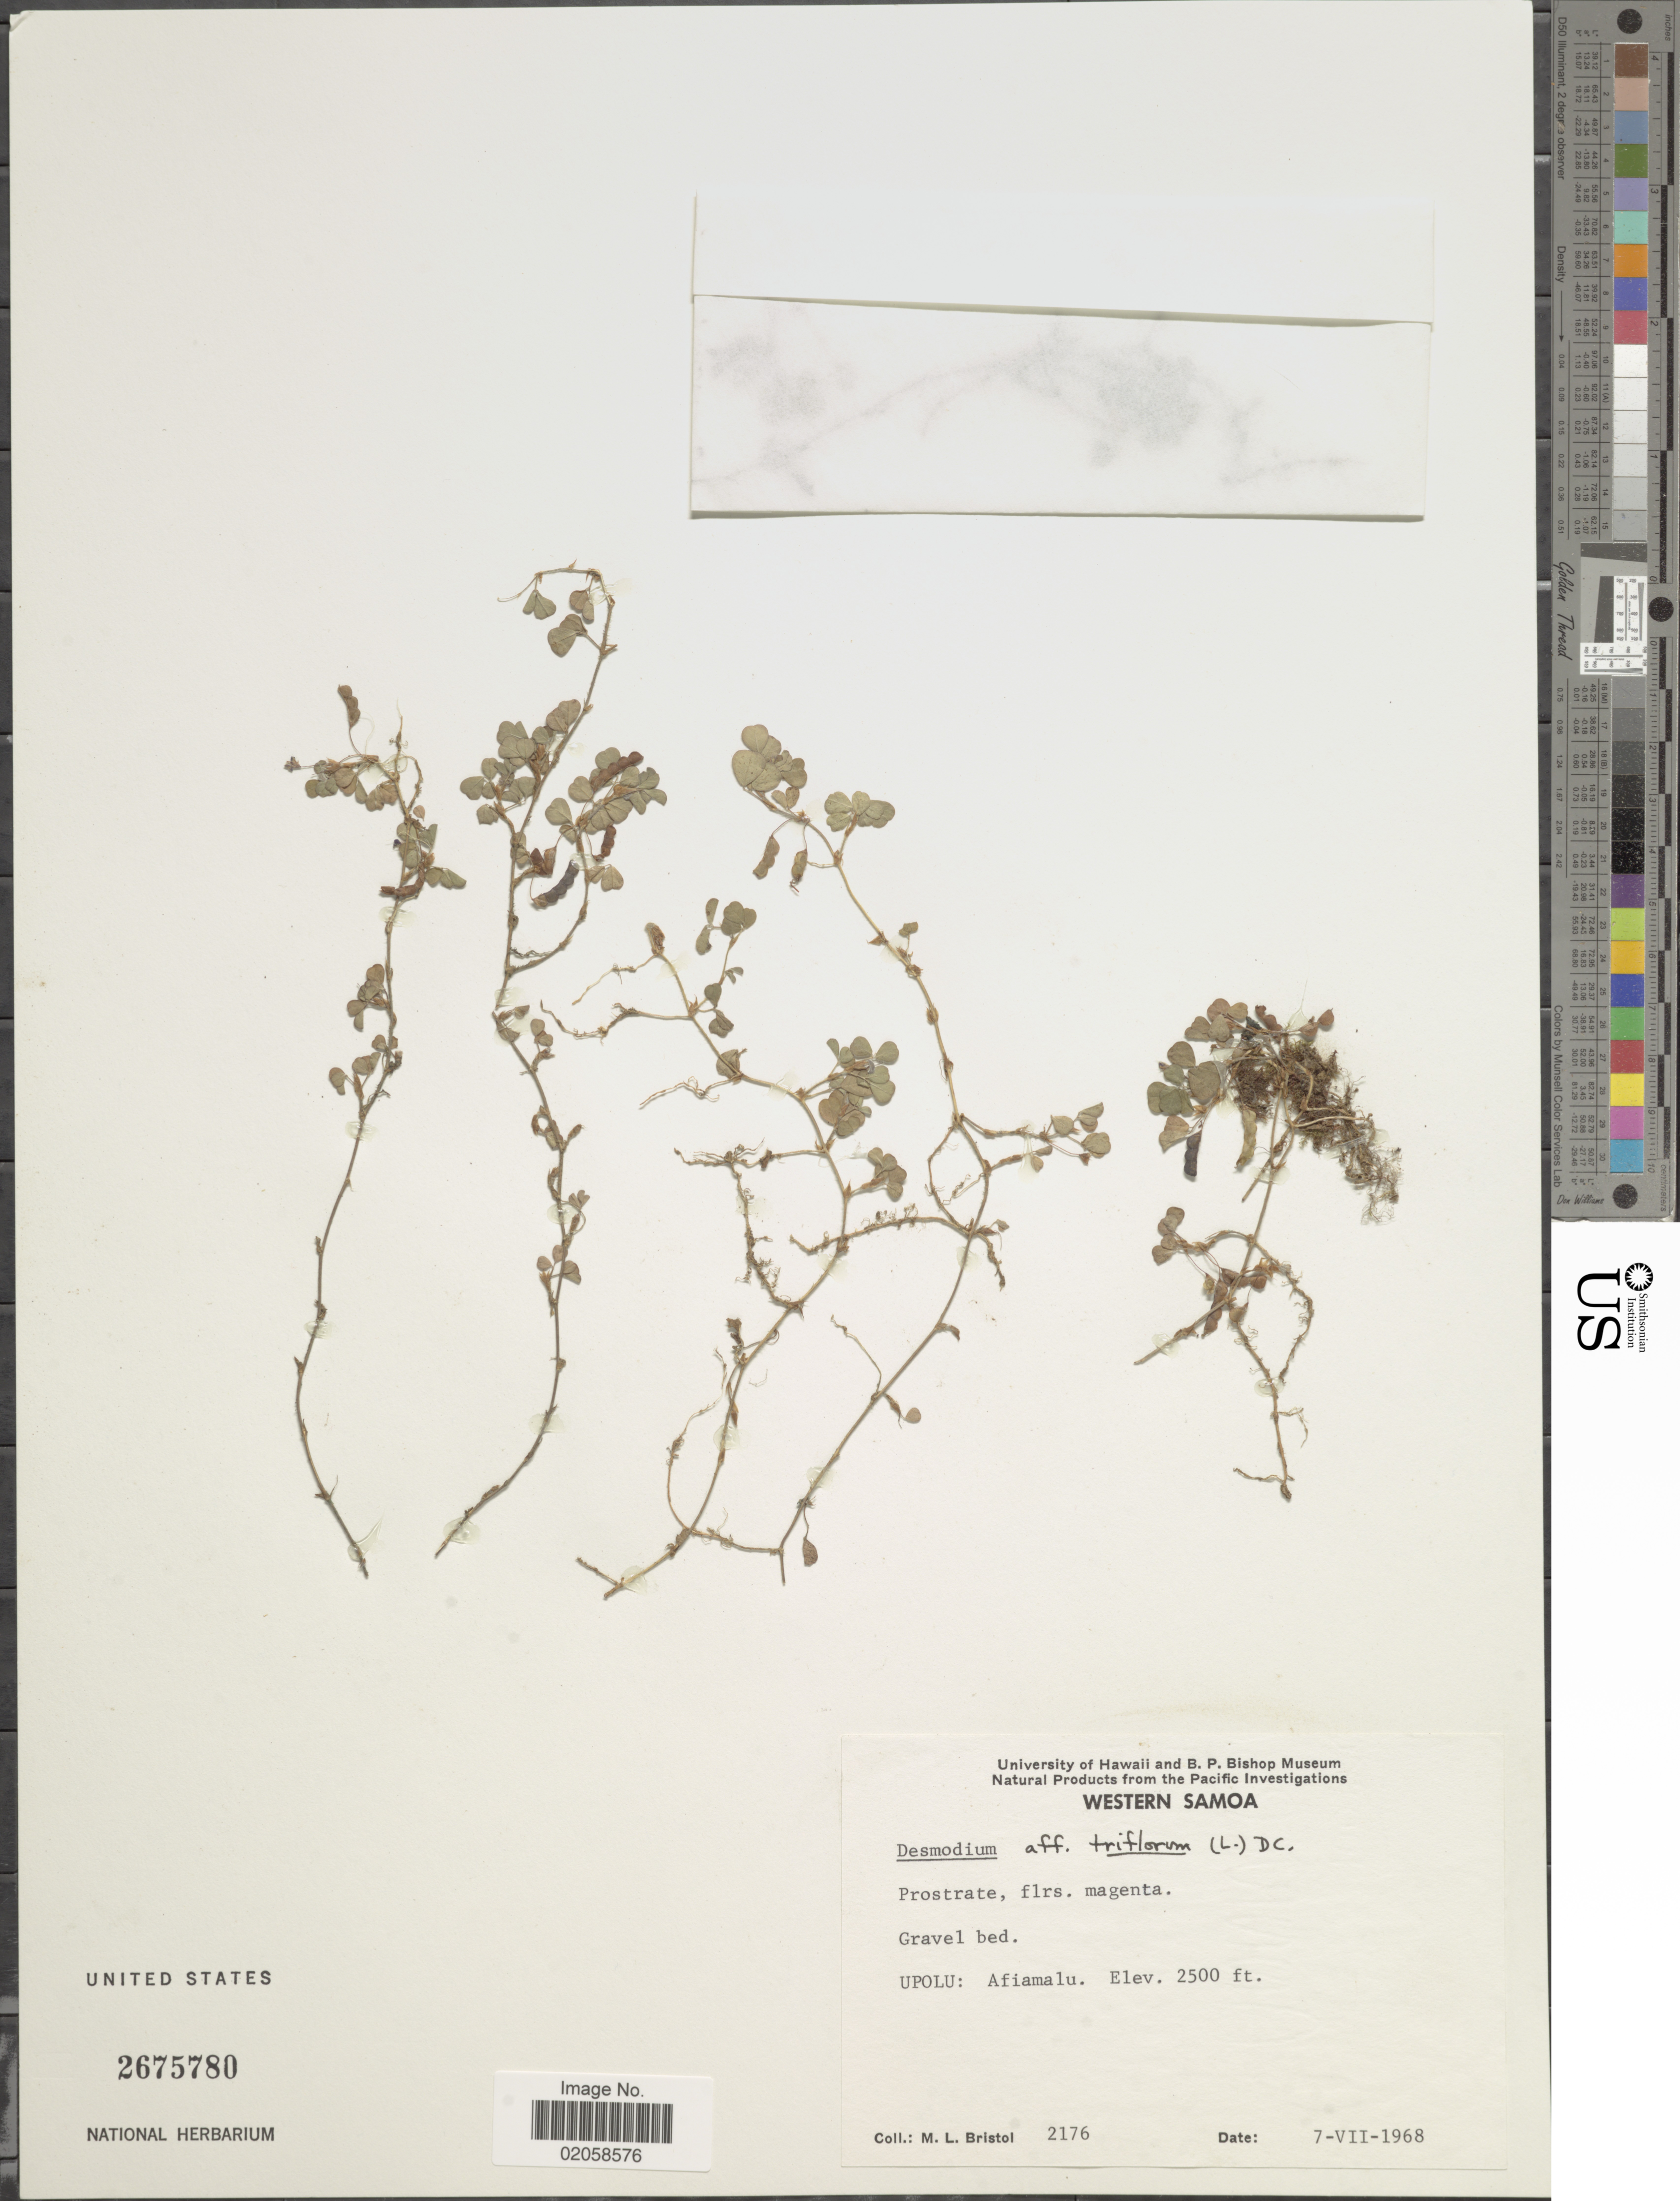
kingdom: Plantae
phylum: Tracheophyta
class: Magnoliopsida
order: Fabales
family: Fabaceae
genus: Grona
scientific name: Grona triflora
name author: (L.) H. Ohashi & K. Ohashi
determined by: Strong, Mark T., (BOT), Smithsonian Institution - National Museum of Natural History (UNITED STATES)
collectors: M. L. Bristol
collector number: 2176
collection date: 1968-07-07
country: Samoa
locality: Upolu: Afiamalu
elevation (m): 762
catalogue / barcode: US 2675780